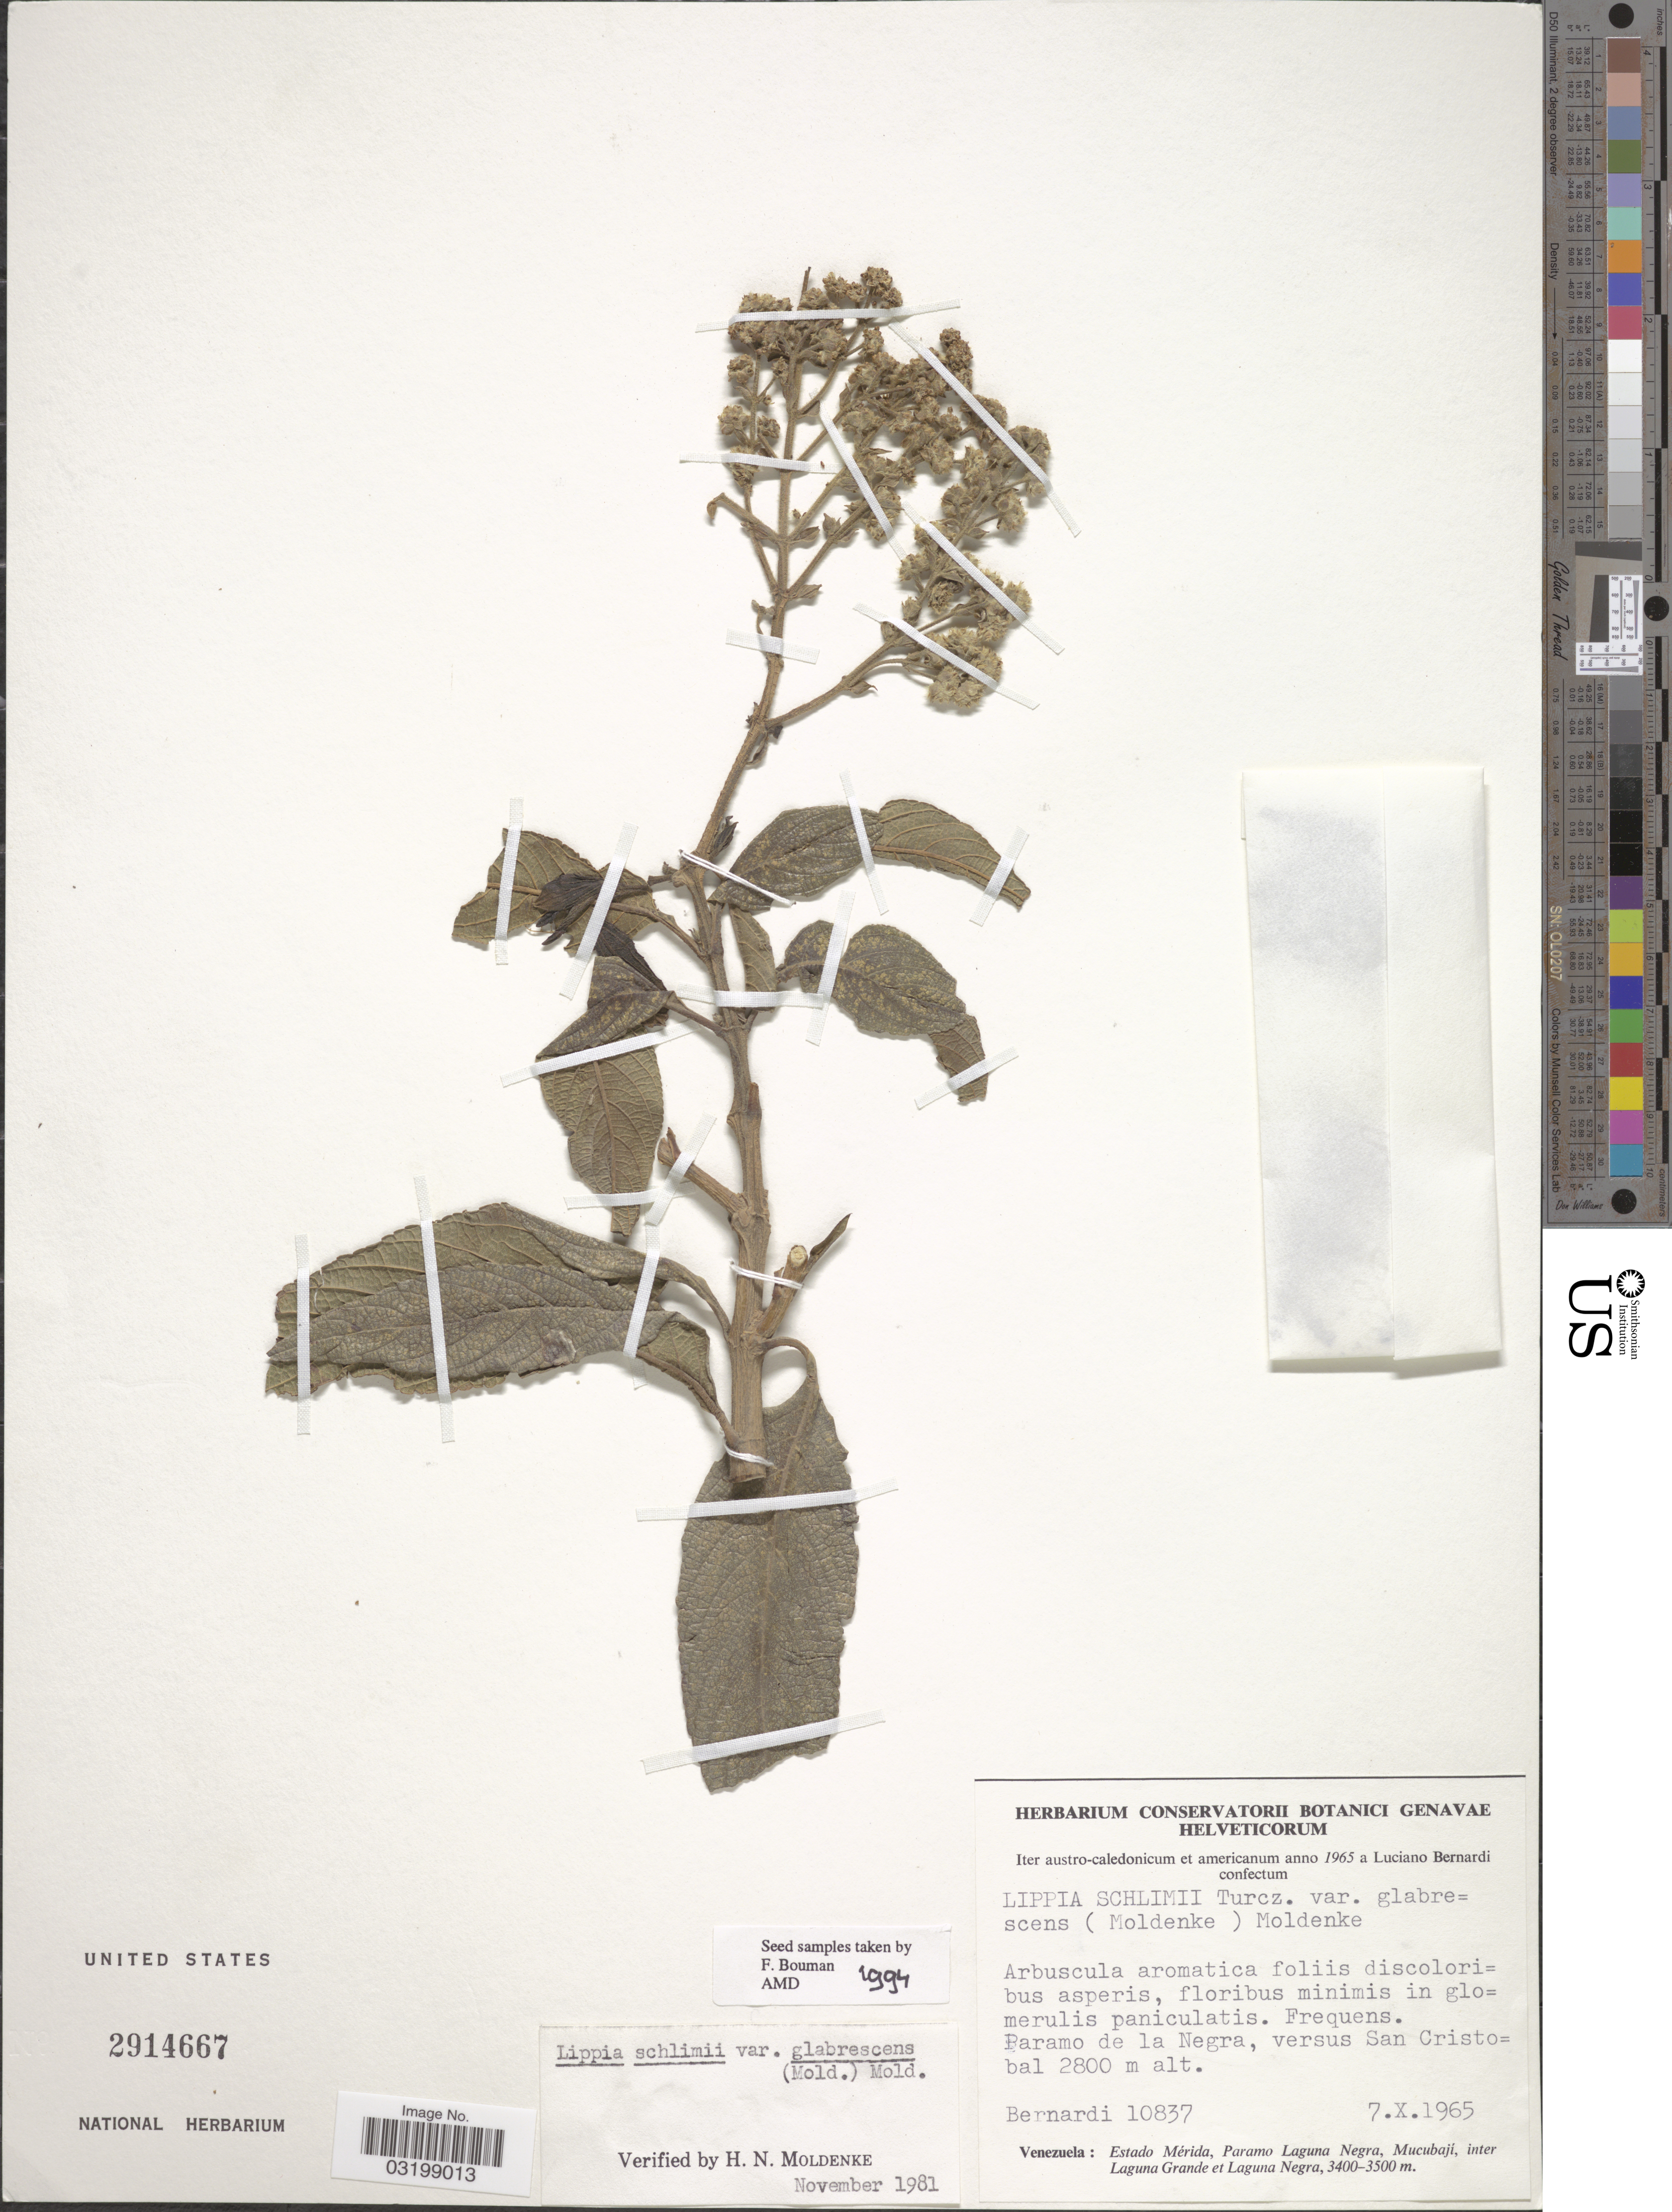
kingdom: Plantae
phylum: Tracheophyta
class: Magnoliopsida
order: Lamiales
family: Verbenaceae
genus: Lippia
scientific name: Lippia hirsuta var. glabrescens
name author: Moldenke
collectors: L. Bernardi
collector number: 10837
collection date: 1965-10-07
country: Venezuela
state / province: Mérida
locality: Paramo de la Negra, versus San Cristobal. Paramo Laguna Negra, Mucubaji, inter Laguna Grande et Laguna Negra.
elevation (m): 3400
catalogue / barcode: US 2914667